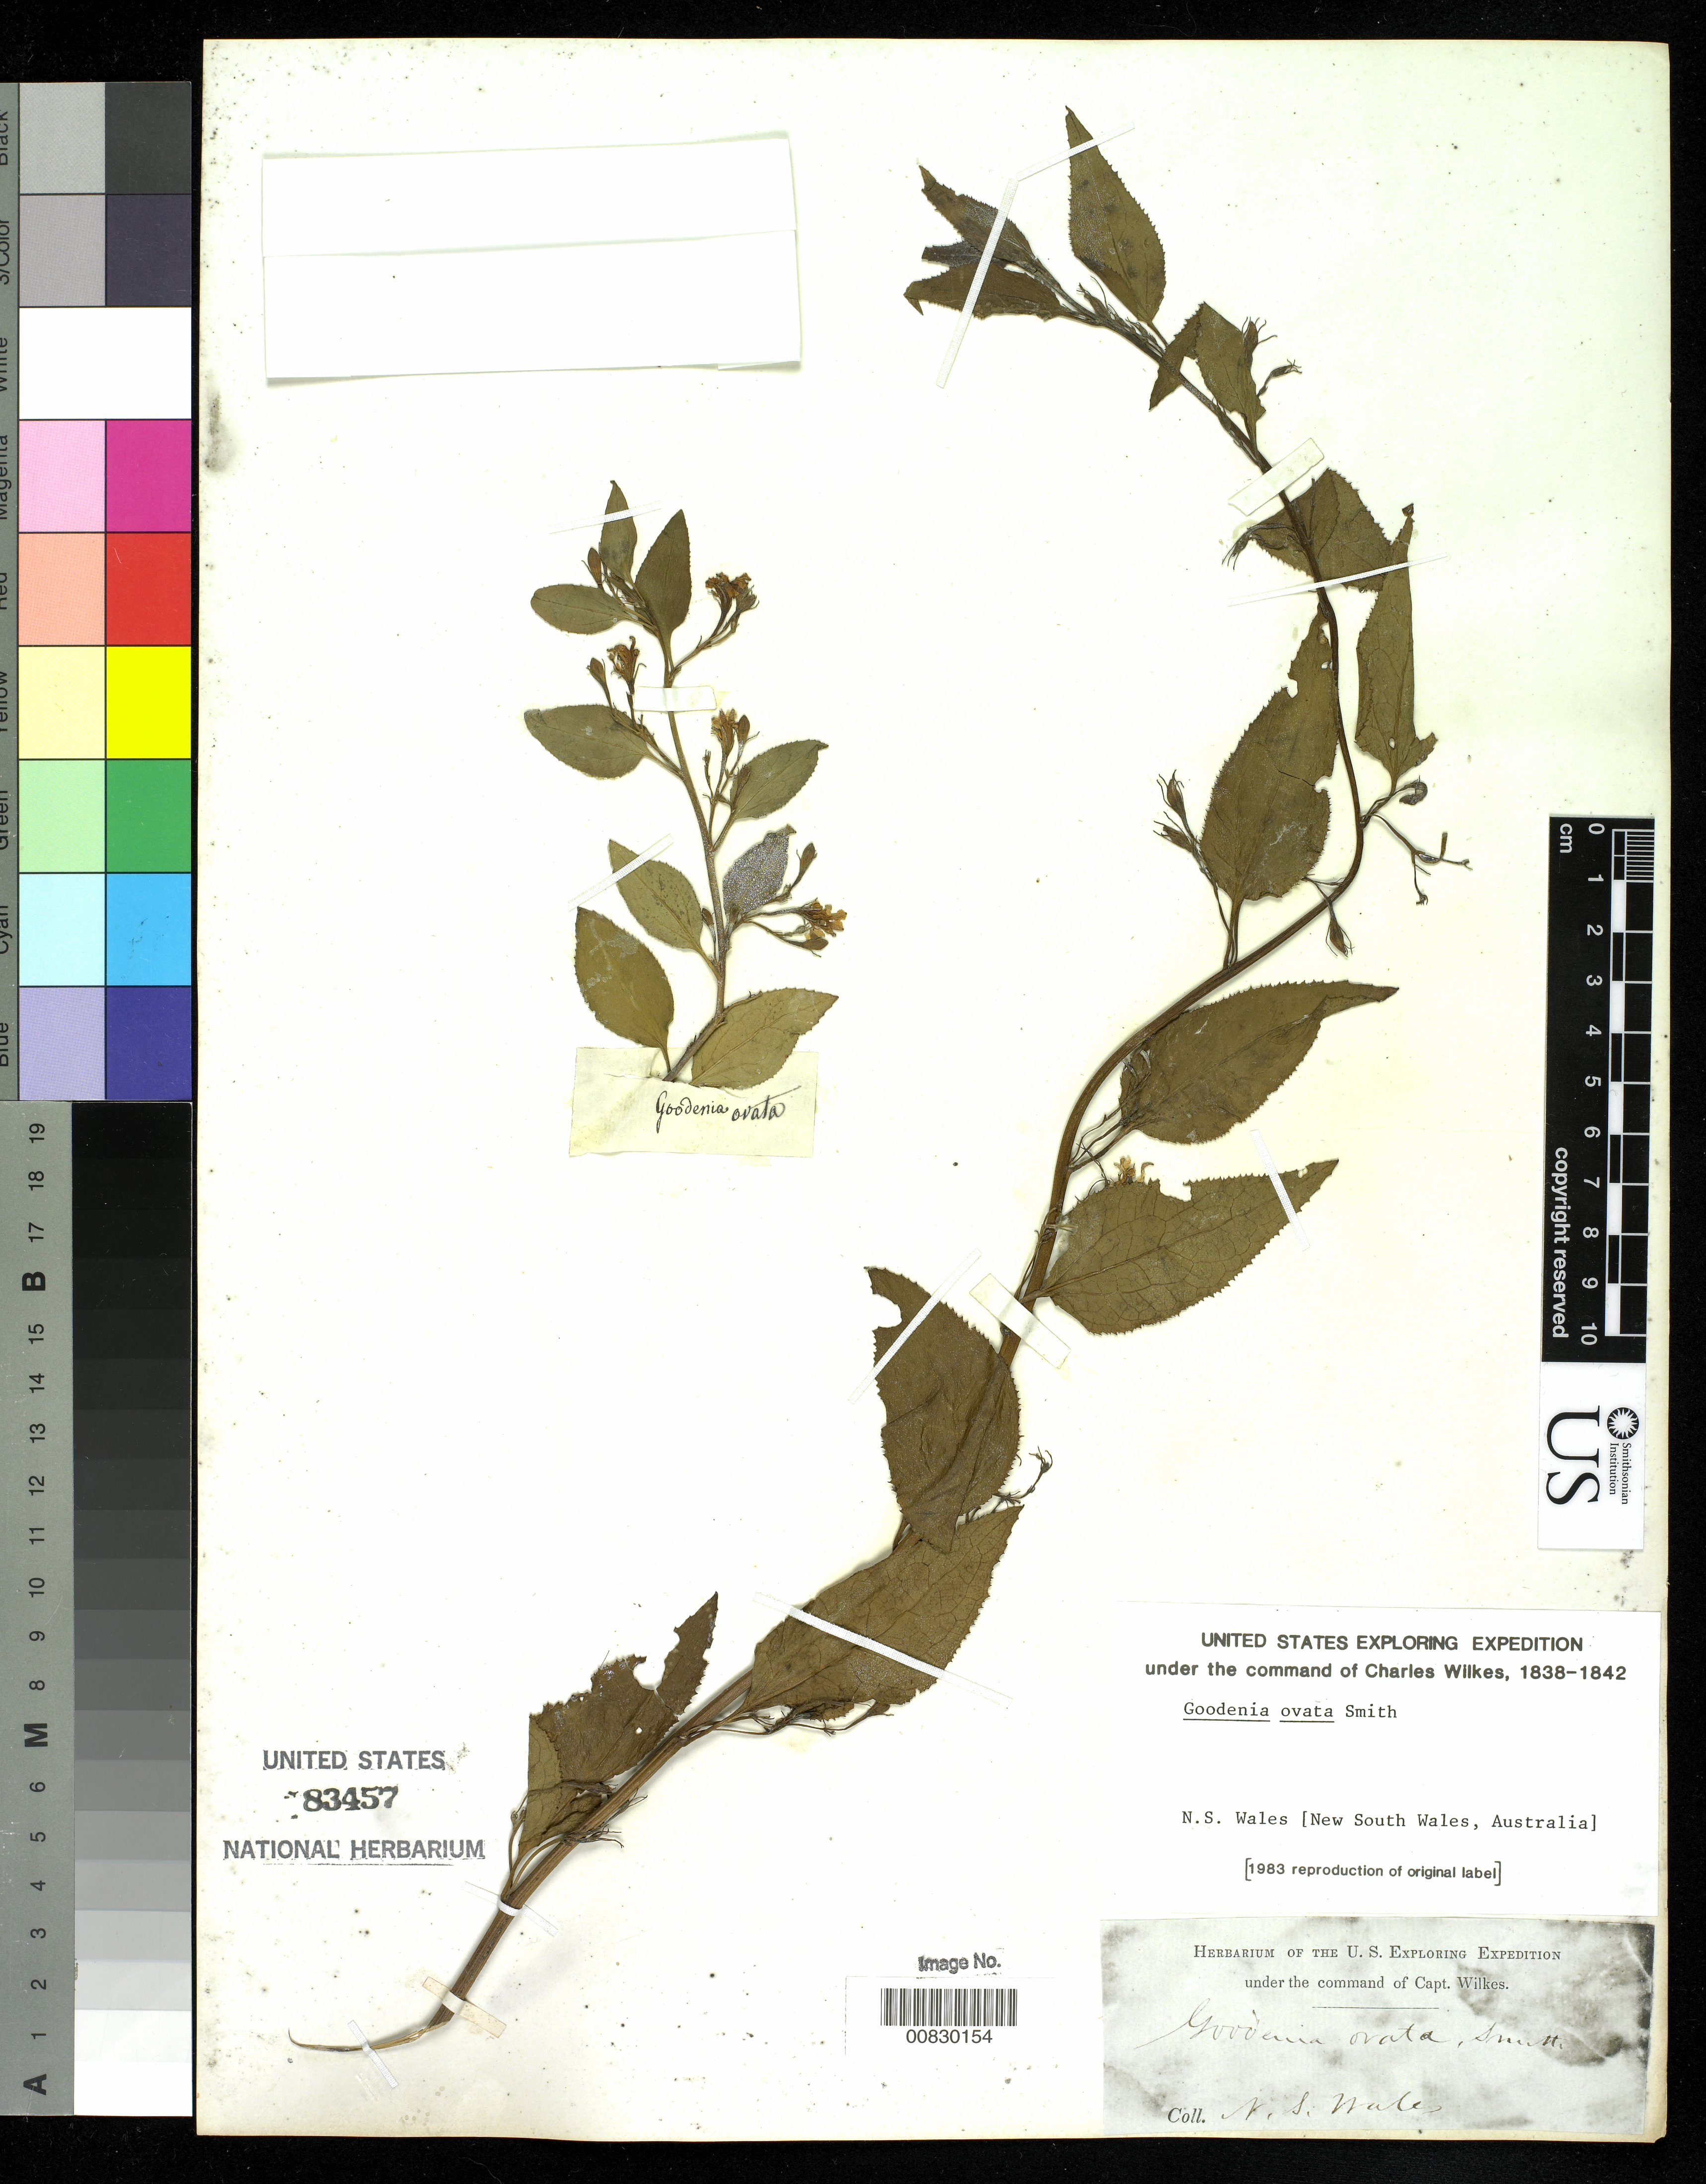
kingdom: Plantae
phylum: Tracheophyta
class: Magnoliopsida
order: Asterales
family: Goodeniaceae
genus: Goodenia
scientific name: Goodenia ovata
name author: Sm.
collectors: Wilkes Explor. Exped.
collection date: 1838/1842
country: Australia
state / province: New South Wales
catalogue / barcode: US 83457